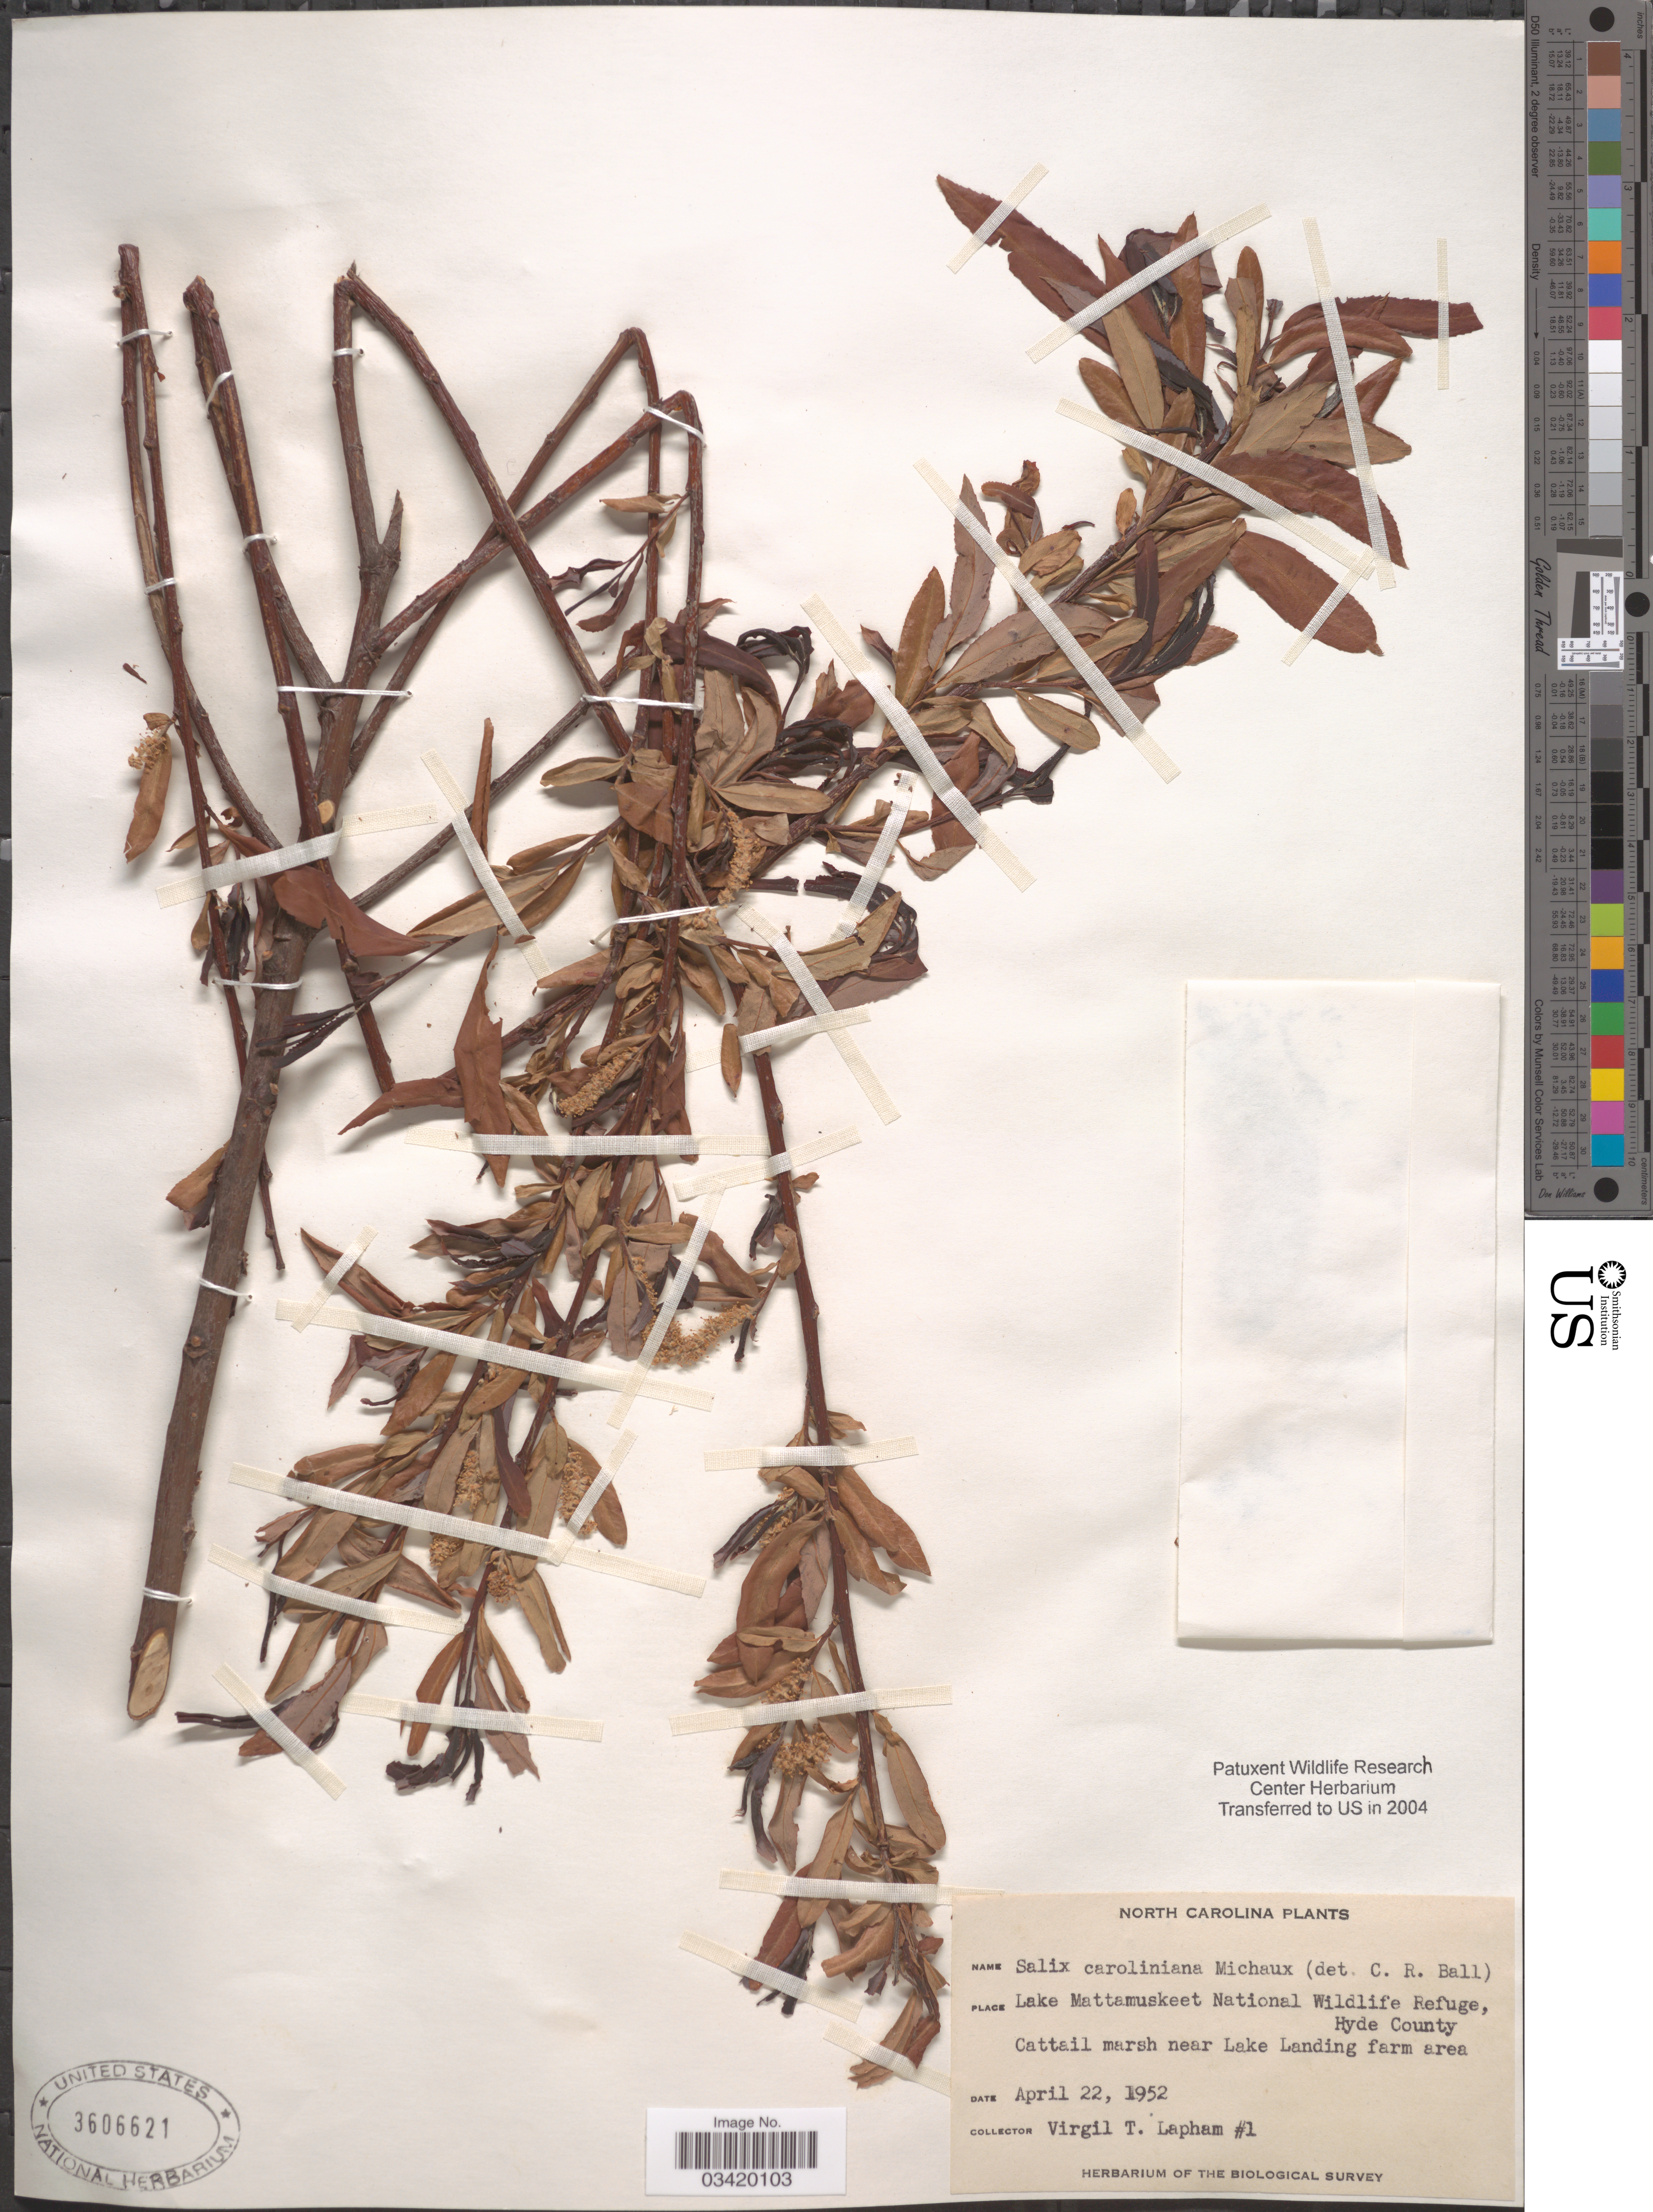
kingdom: Plantae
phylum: Tracheophyta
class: Magnoliopsida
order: Malpighiales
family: Salicaceae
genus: Salix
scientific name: Salix caroliniana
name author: Michx.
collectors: V. Lapham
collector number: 1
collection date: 1952-04-22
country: United States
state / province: North Carolina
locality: Lake Mattamuskeet National Wildlife Refuge, Hyde County. Cattail marsh near Lake Landing farm area.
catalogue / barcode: US 3606621